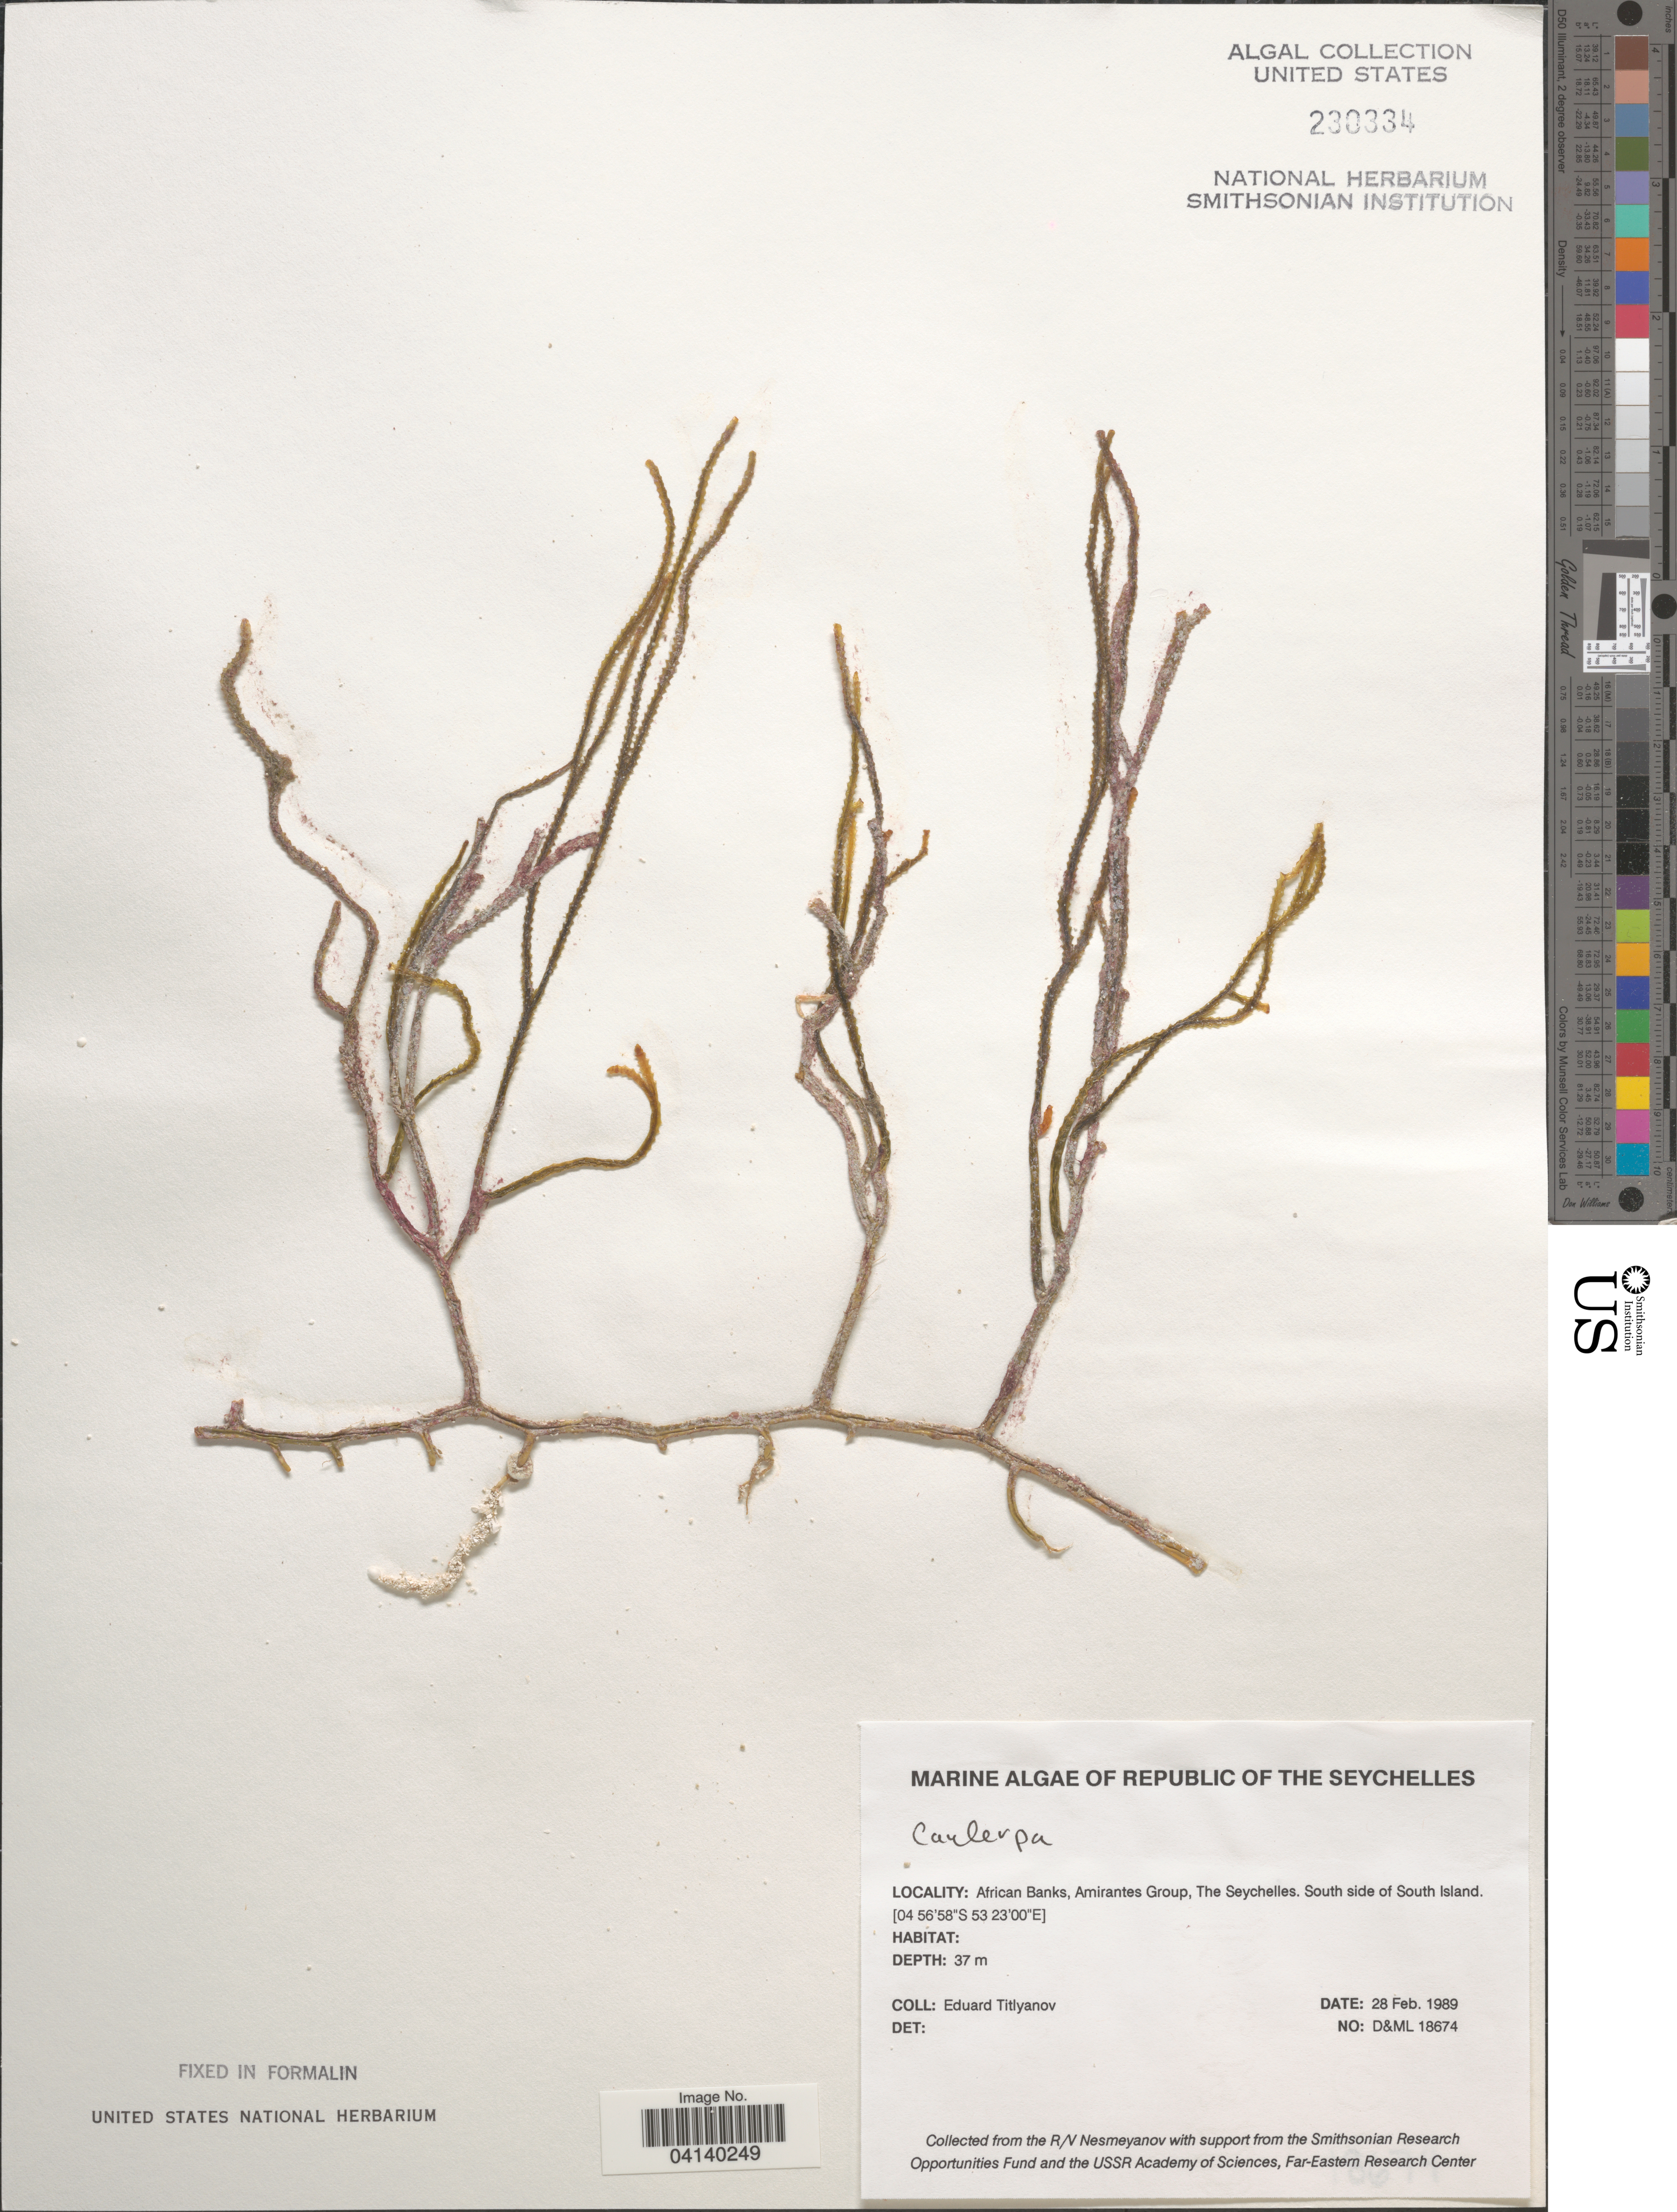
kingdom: Plantae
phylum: Chlorophyta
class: Ulvophyceae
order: Bryopsidales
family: Caulerpaceae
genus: Caulerpa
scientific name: Caulerpa sp.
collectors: E. Titlyanov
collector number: D&ML18674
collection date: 1989-02-28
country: Seychelles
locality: Republic of the Seychelles. African Banks, Amirantes Group. South side of South Island.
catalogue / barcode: US 230334